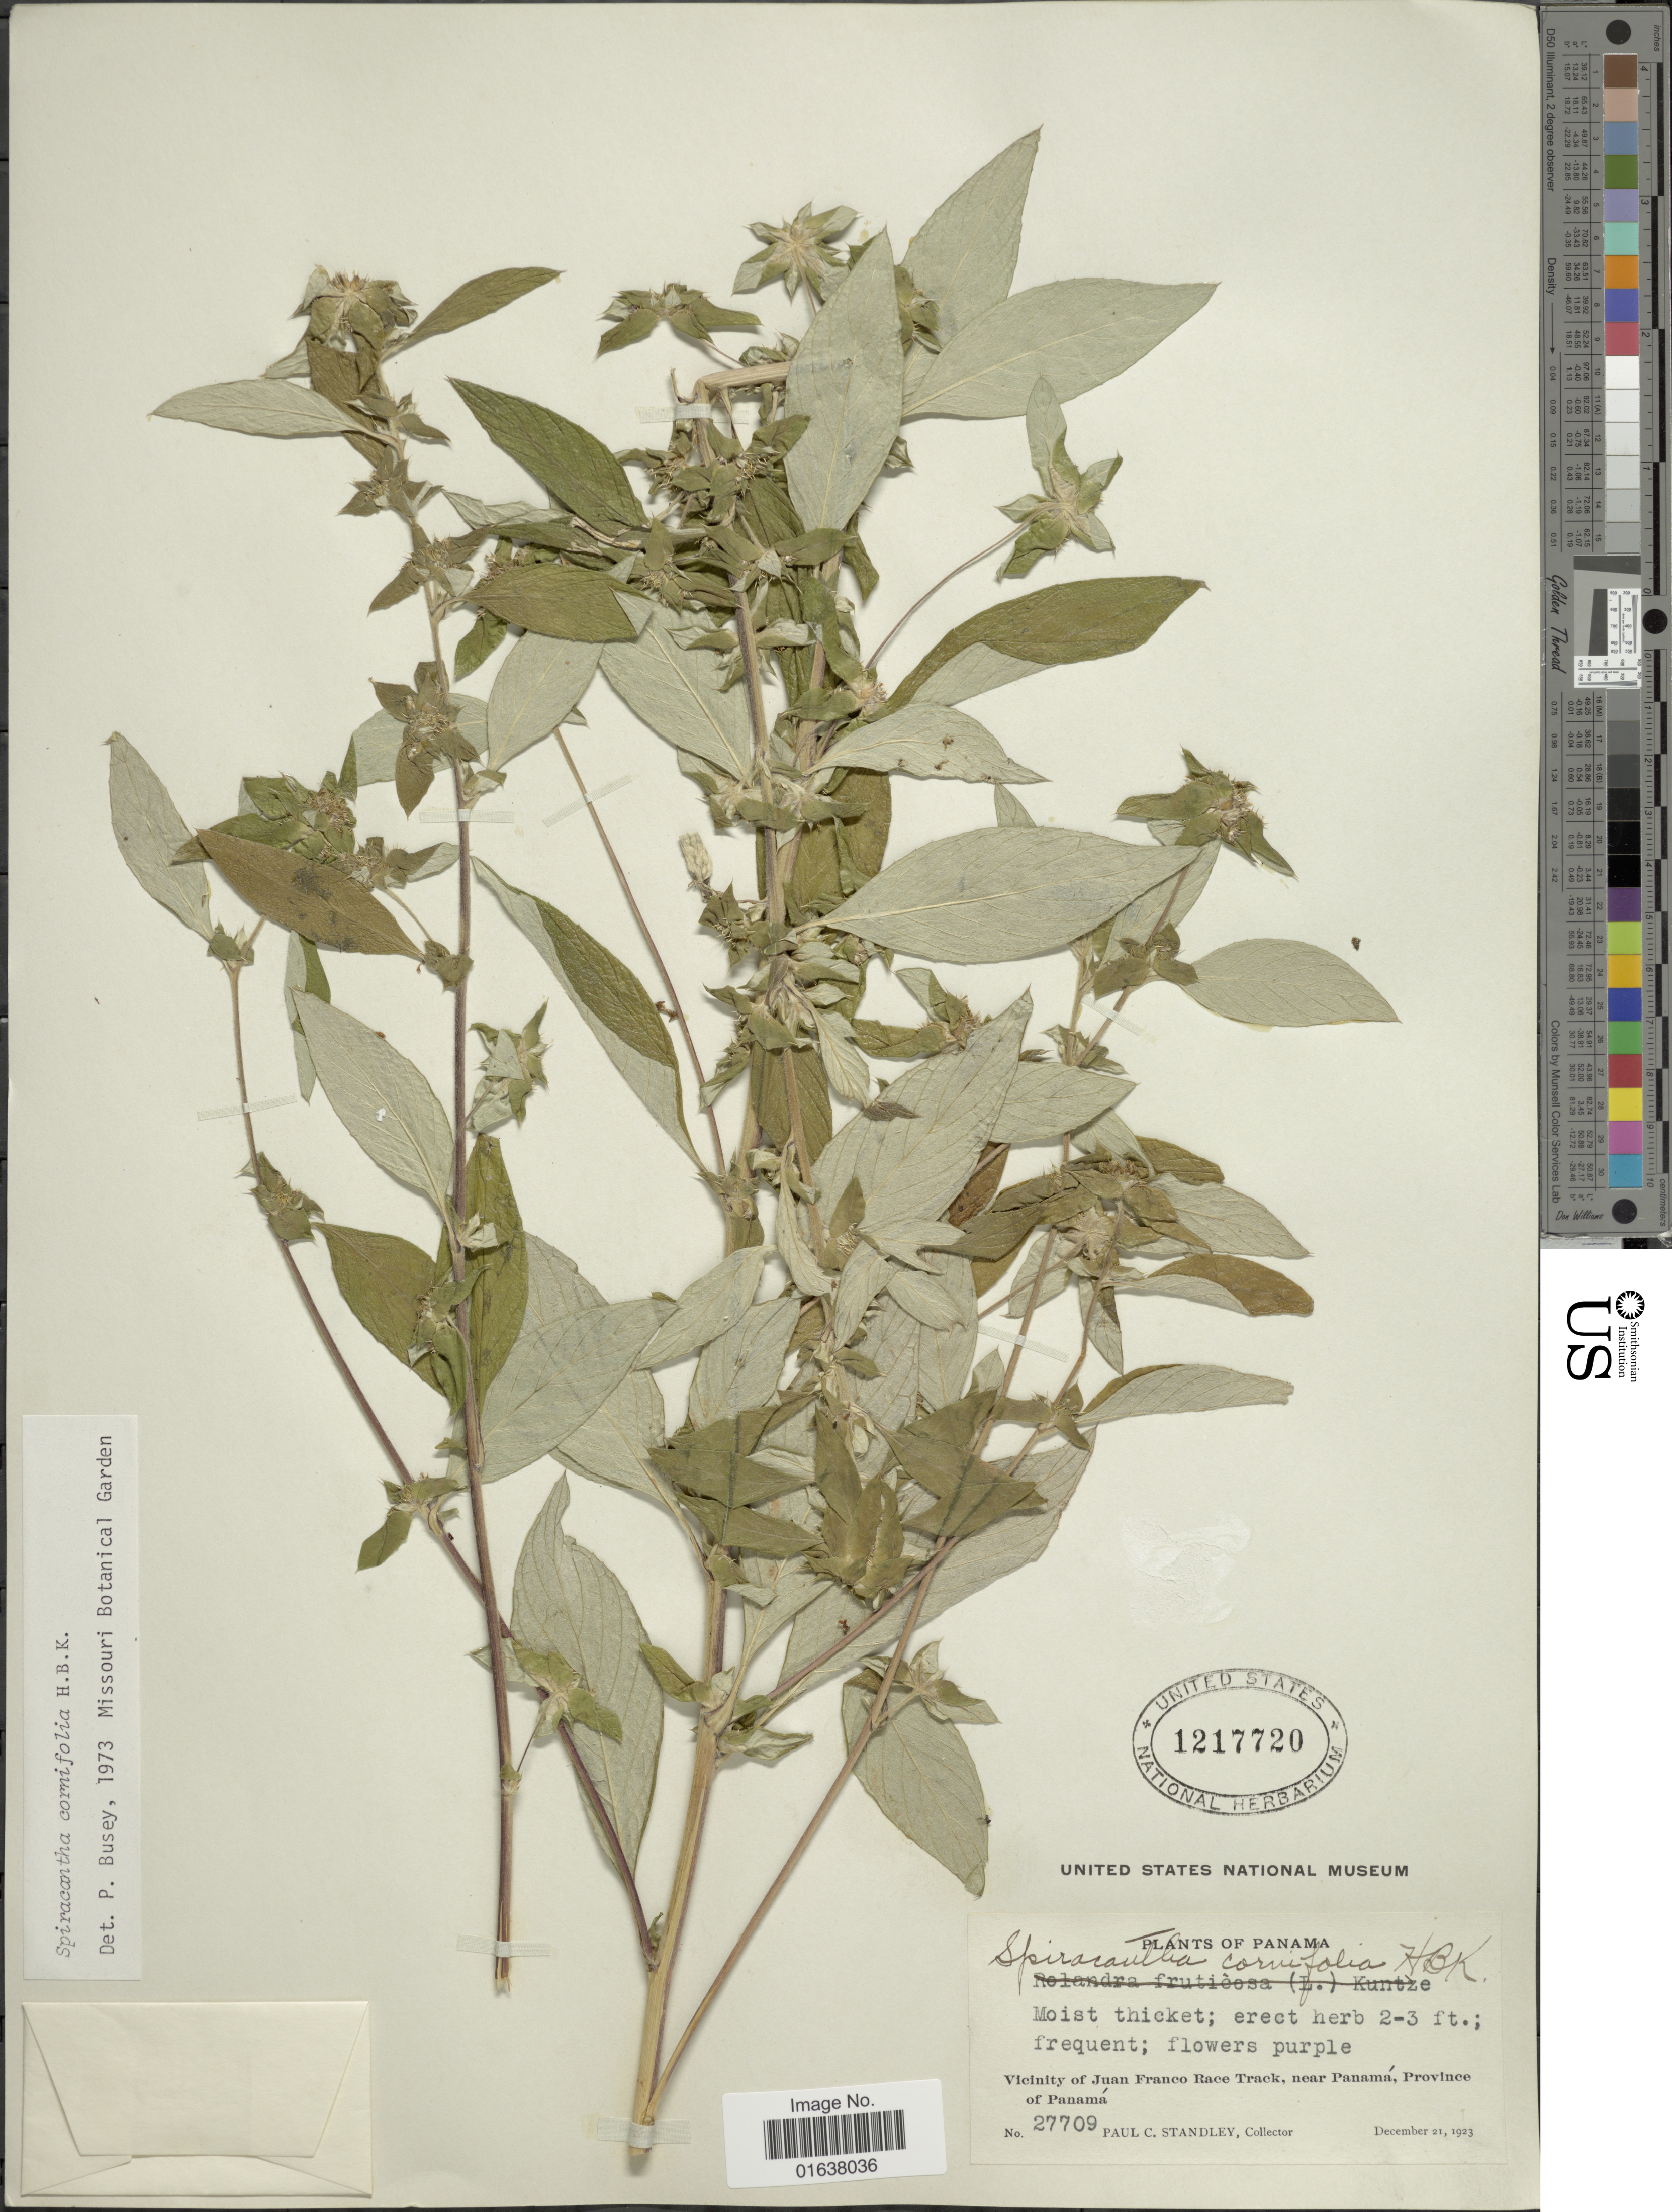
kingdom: Plantae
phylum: Tracheophyta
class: Magnoliopsida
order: Asterales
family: Asteraceae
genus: Spiracantha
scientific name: Spiracantha cornifolia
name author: Kunth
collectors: P. C. Standley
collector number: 27709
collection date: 1923-12-21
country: Panama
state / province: Panamá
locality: Vicinity of Juan Franco Race Track, near Panama. Province of Panama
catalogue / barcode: US 1217720